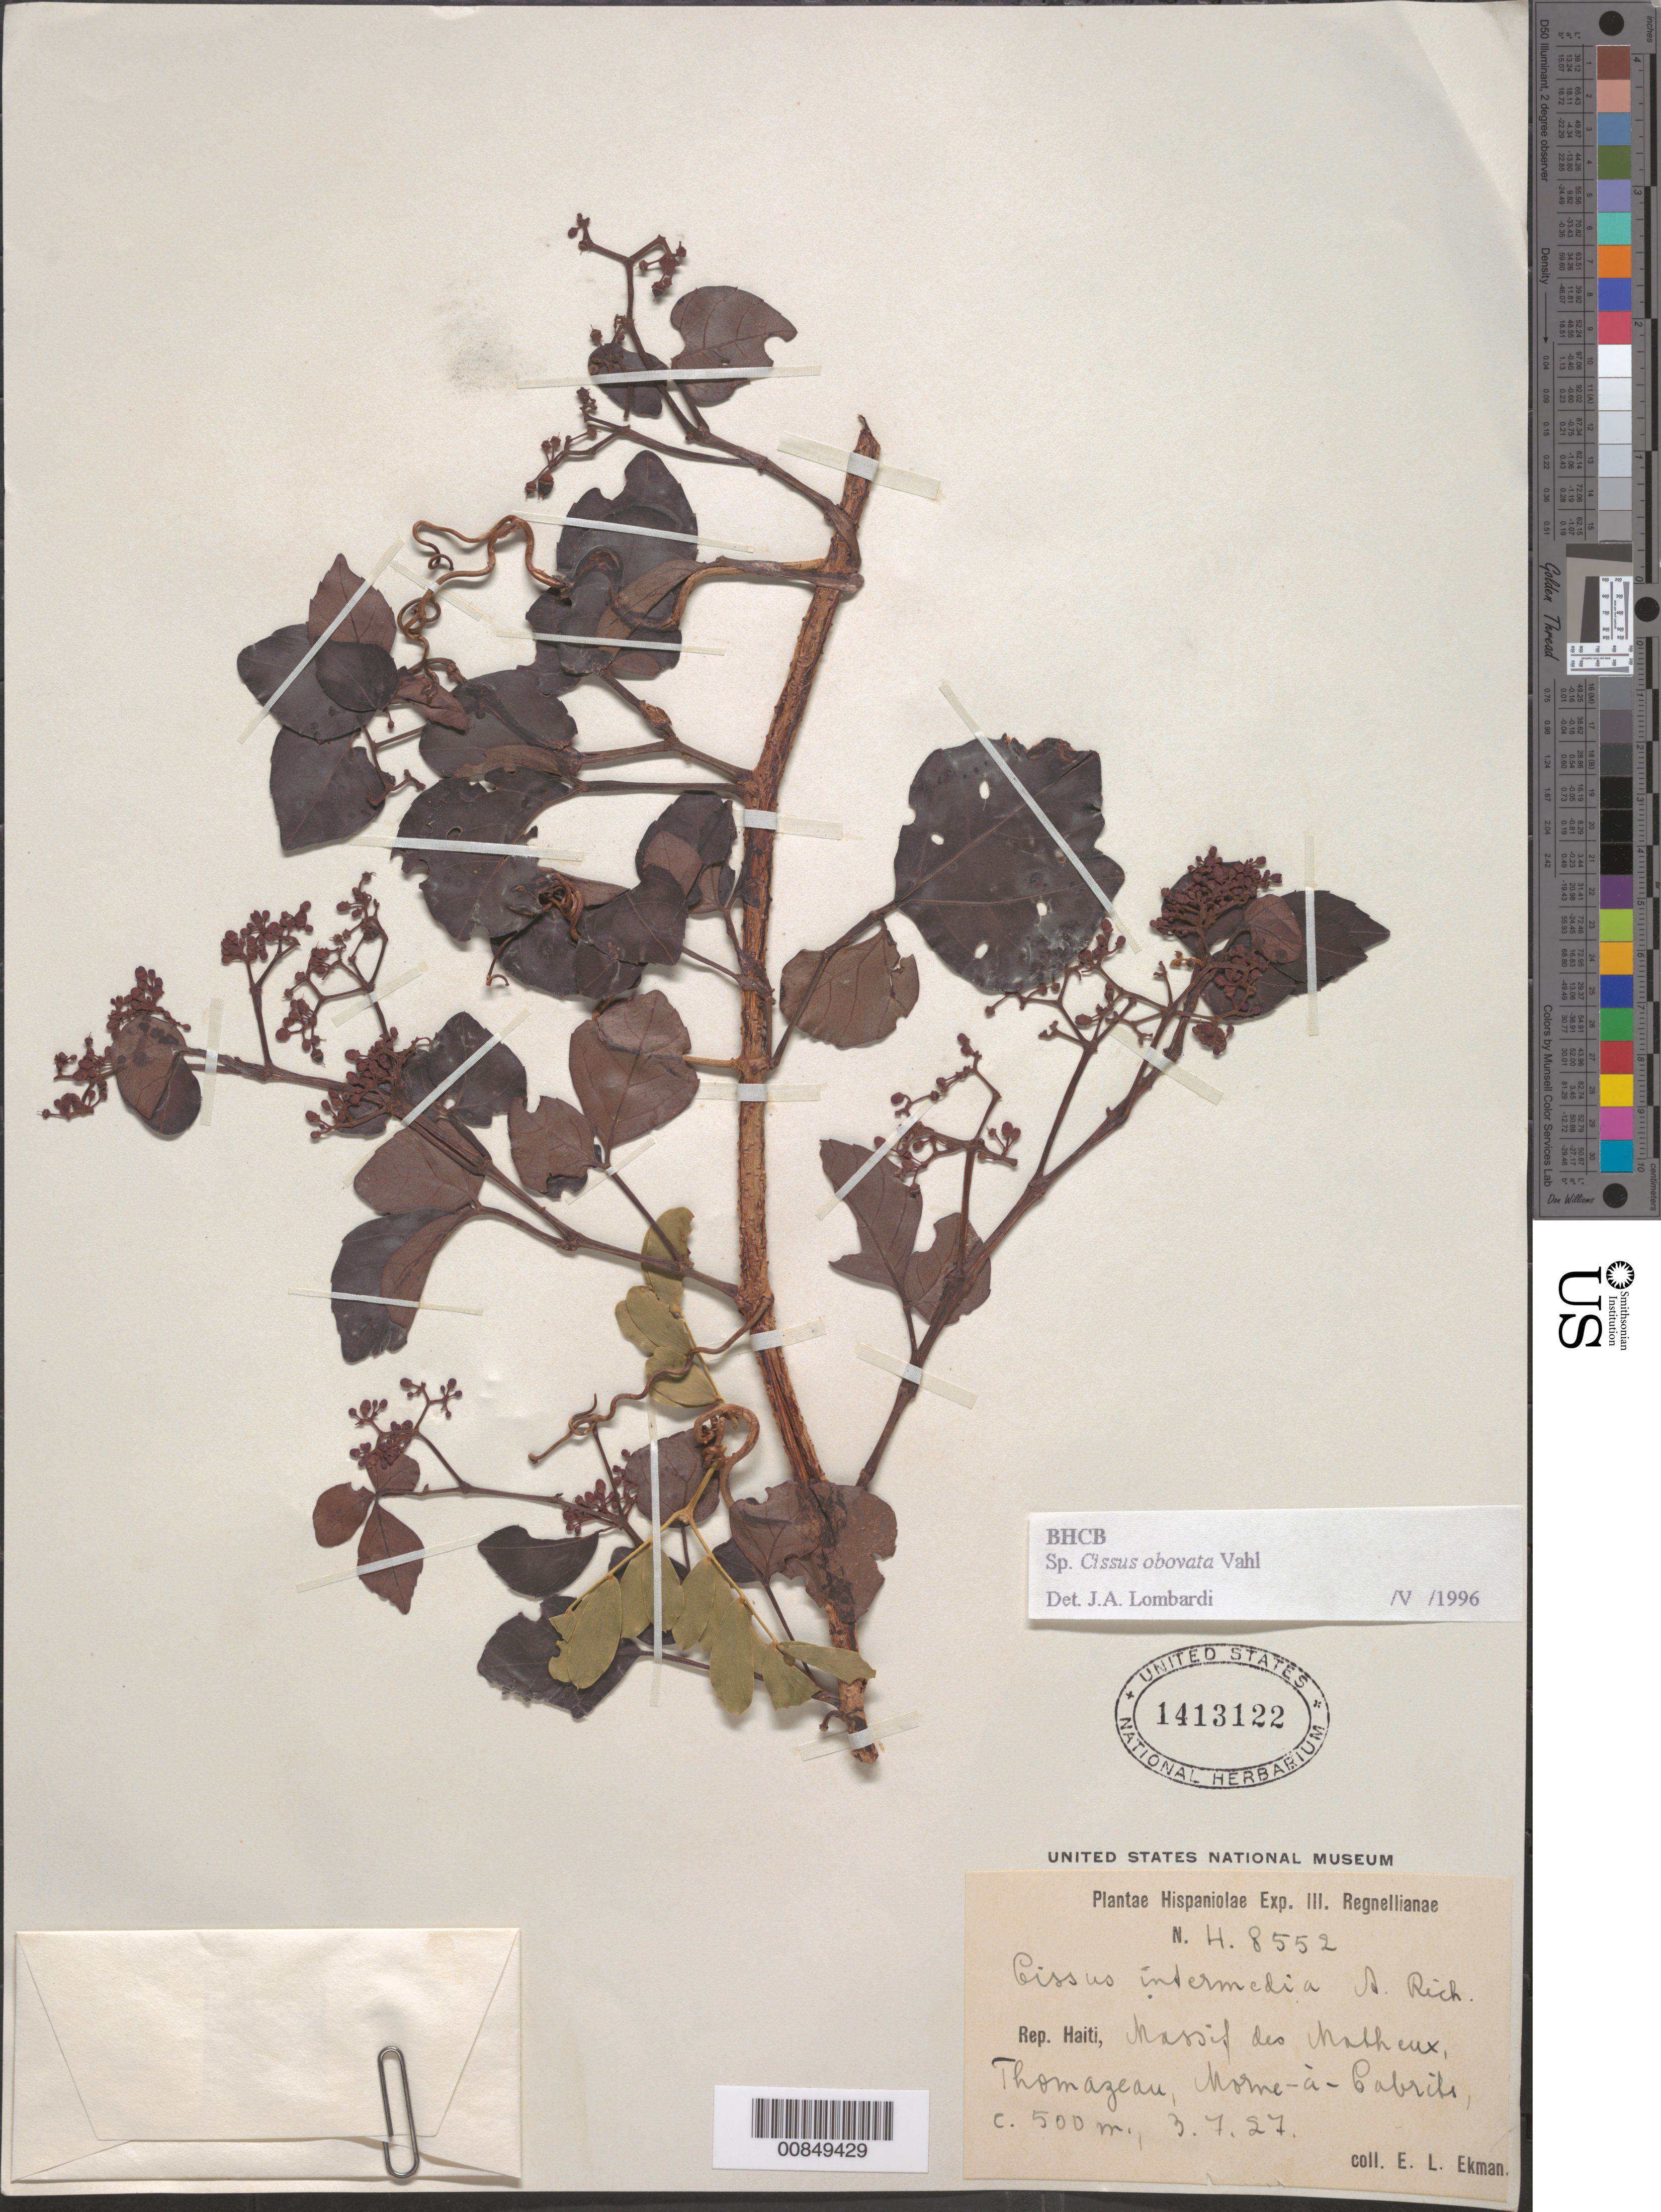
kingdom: Plantae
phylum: Tracheophyta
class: Magnoliopsida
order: Vitales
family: Vitaceae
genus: Cissus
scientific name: Cissus obovata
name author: Vahl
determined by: Lombardi, Julio A.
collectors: E. L. Ekman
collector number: H 8552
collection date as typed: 03 Jul 1927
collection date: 1927-07-03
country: Haiti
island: Hispaniola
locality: Massif des Matheux, Thomazeau, Morne-à-Cabrits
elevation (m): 500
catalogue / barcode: US 1413122